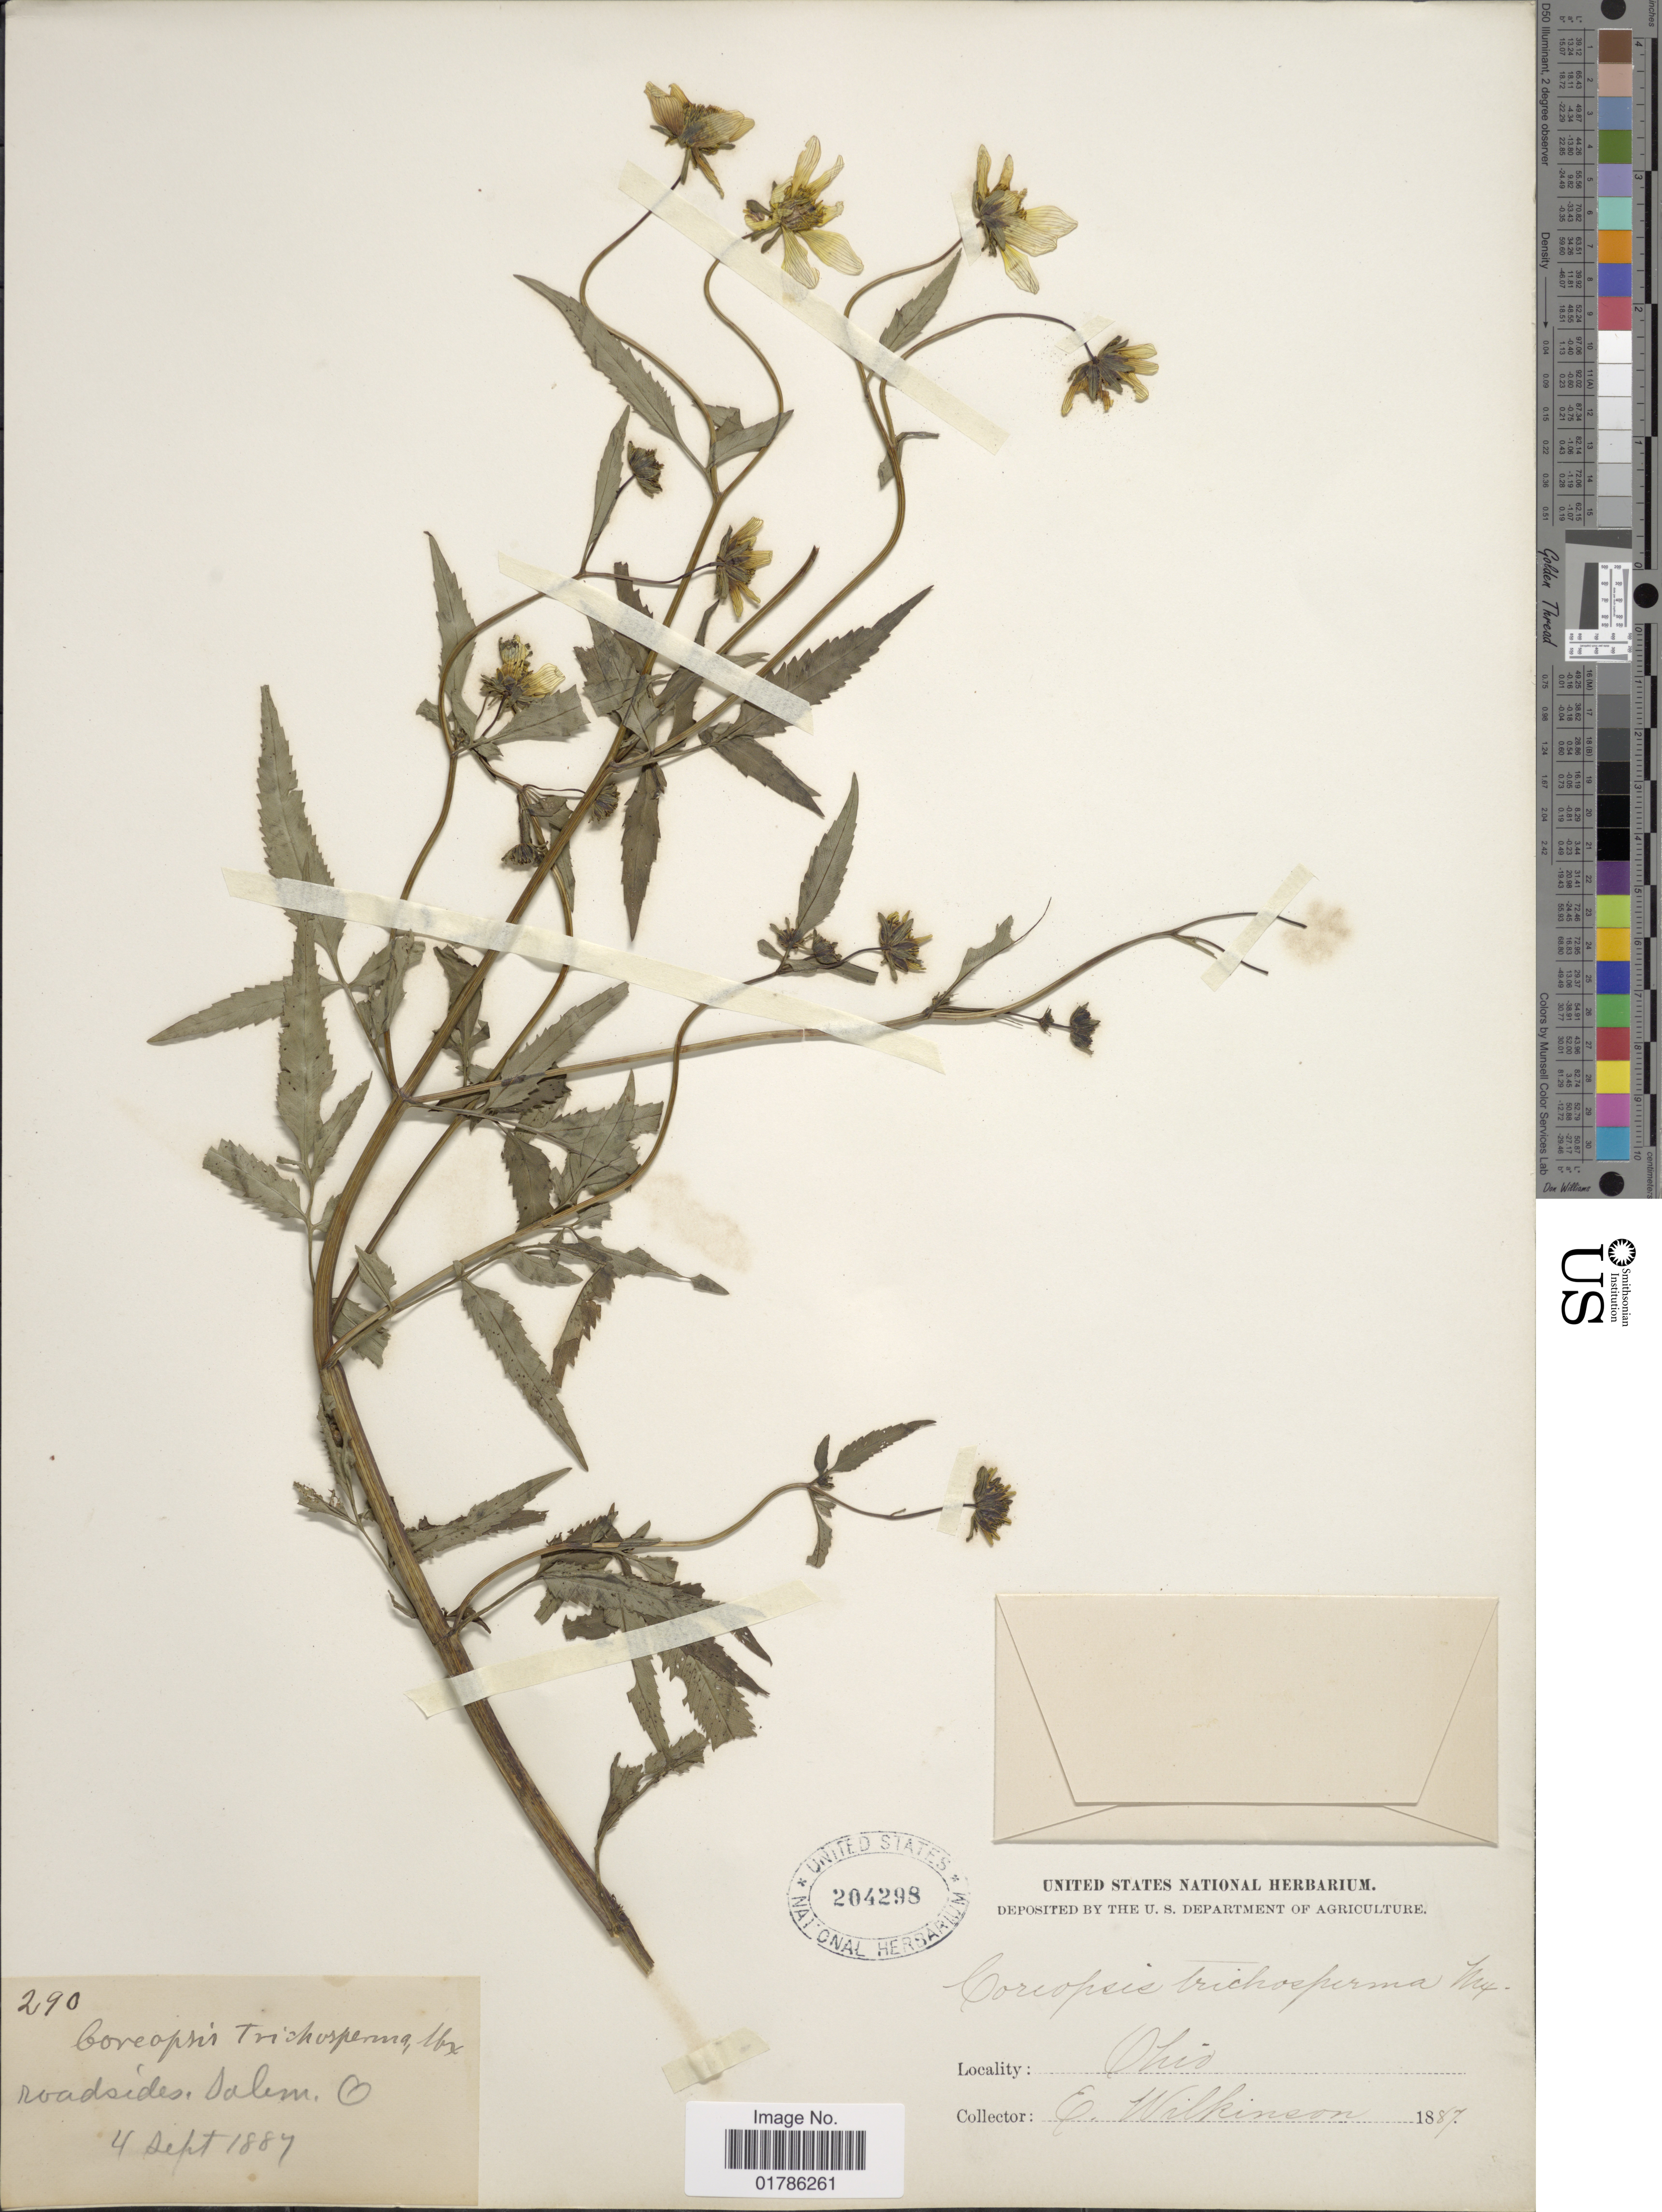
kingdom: Plantae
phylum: Tracheophyta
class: Magnoliopsida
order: Asterales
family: Asteraceae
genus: Bidens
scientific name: Bidens coronata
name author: (L.) Britton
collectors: E. Wilkinson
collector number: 290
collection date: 1887-09-04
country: United States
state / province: Ohio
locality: Salem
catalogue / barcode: US 204298